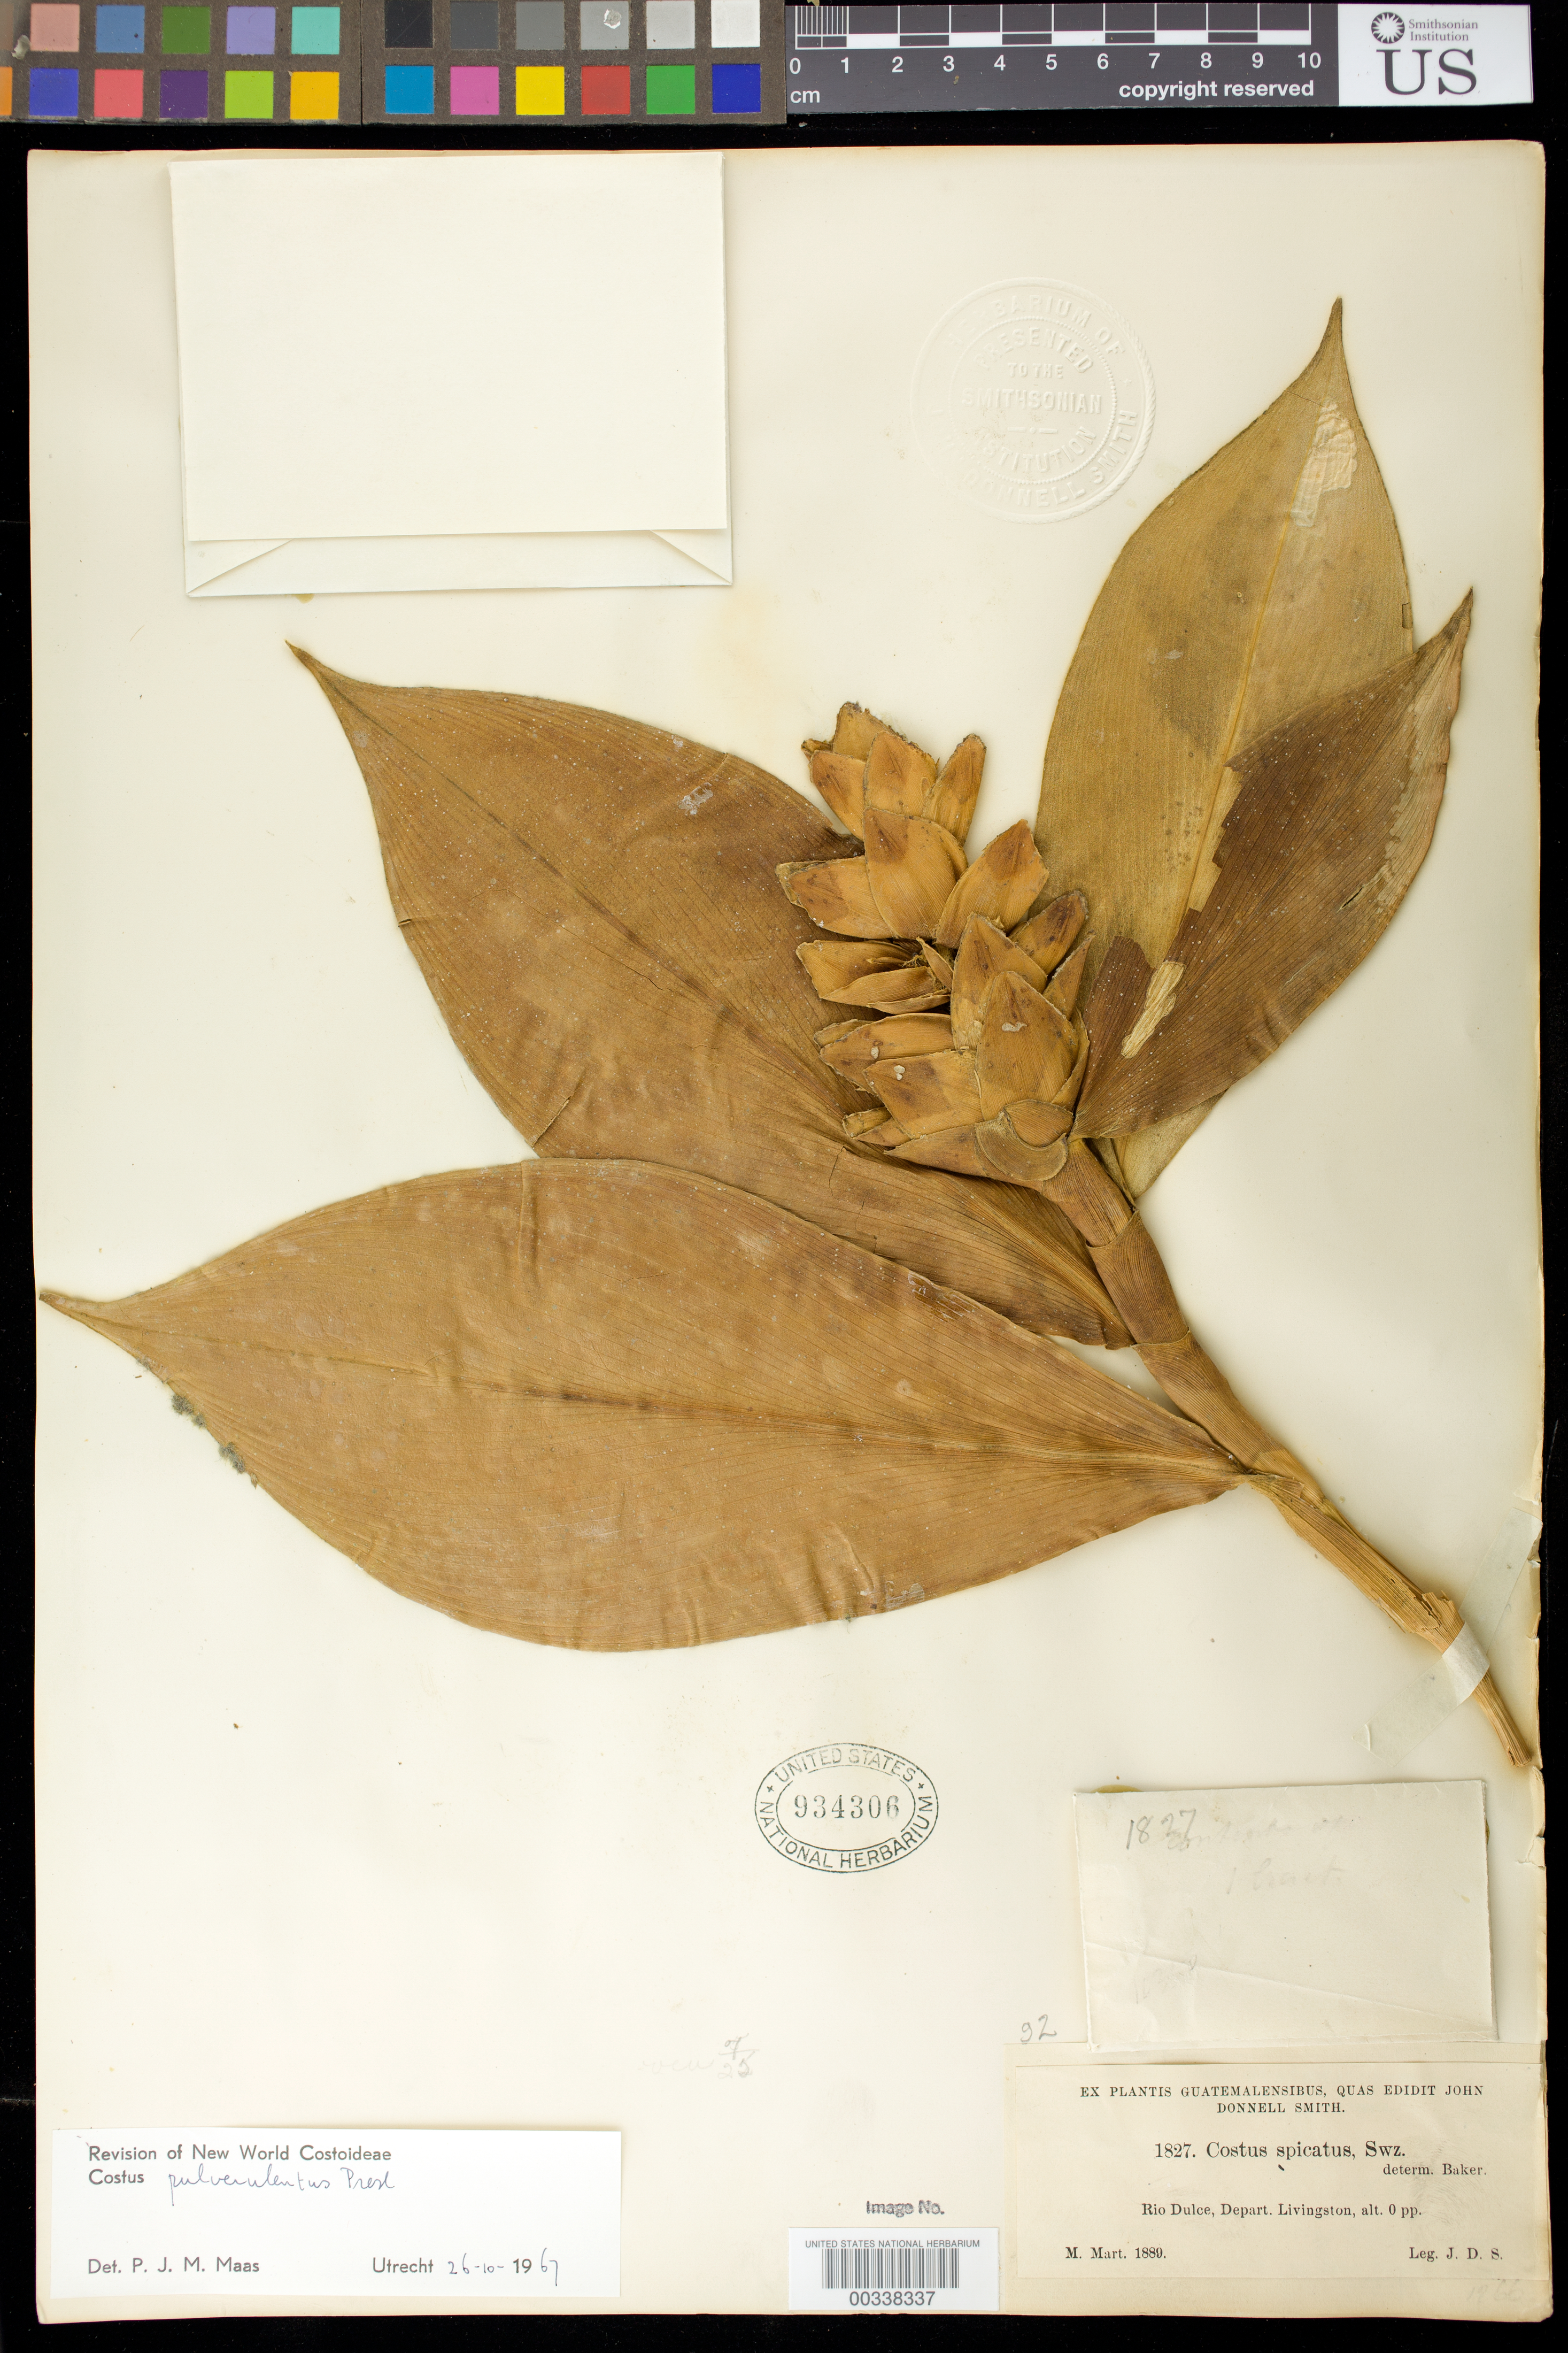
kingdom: Plantae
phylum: Tracheophyta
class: Liliopsida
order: Zingiberales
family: Costaceae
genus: Costus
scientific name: Costus pulverulentus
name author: C. Presl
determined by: Maas, Paul J. M.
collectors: J. Donnell Smith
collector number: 1827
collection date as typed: Mar 1889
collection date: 1889-03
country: Guatemala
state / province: Izabal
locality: Rio Dulce, depart. Livingston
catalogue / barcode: US 934306